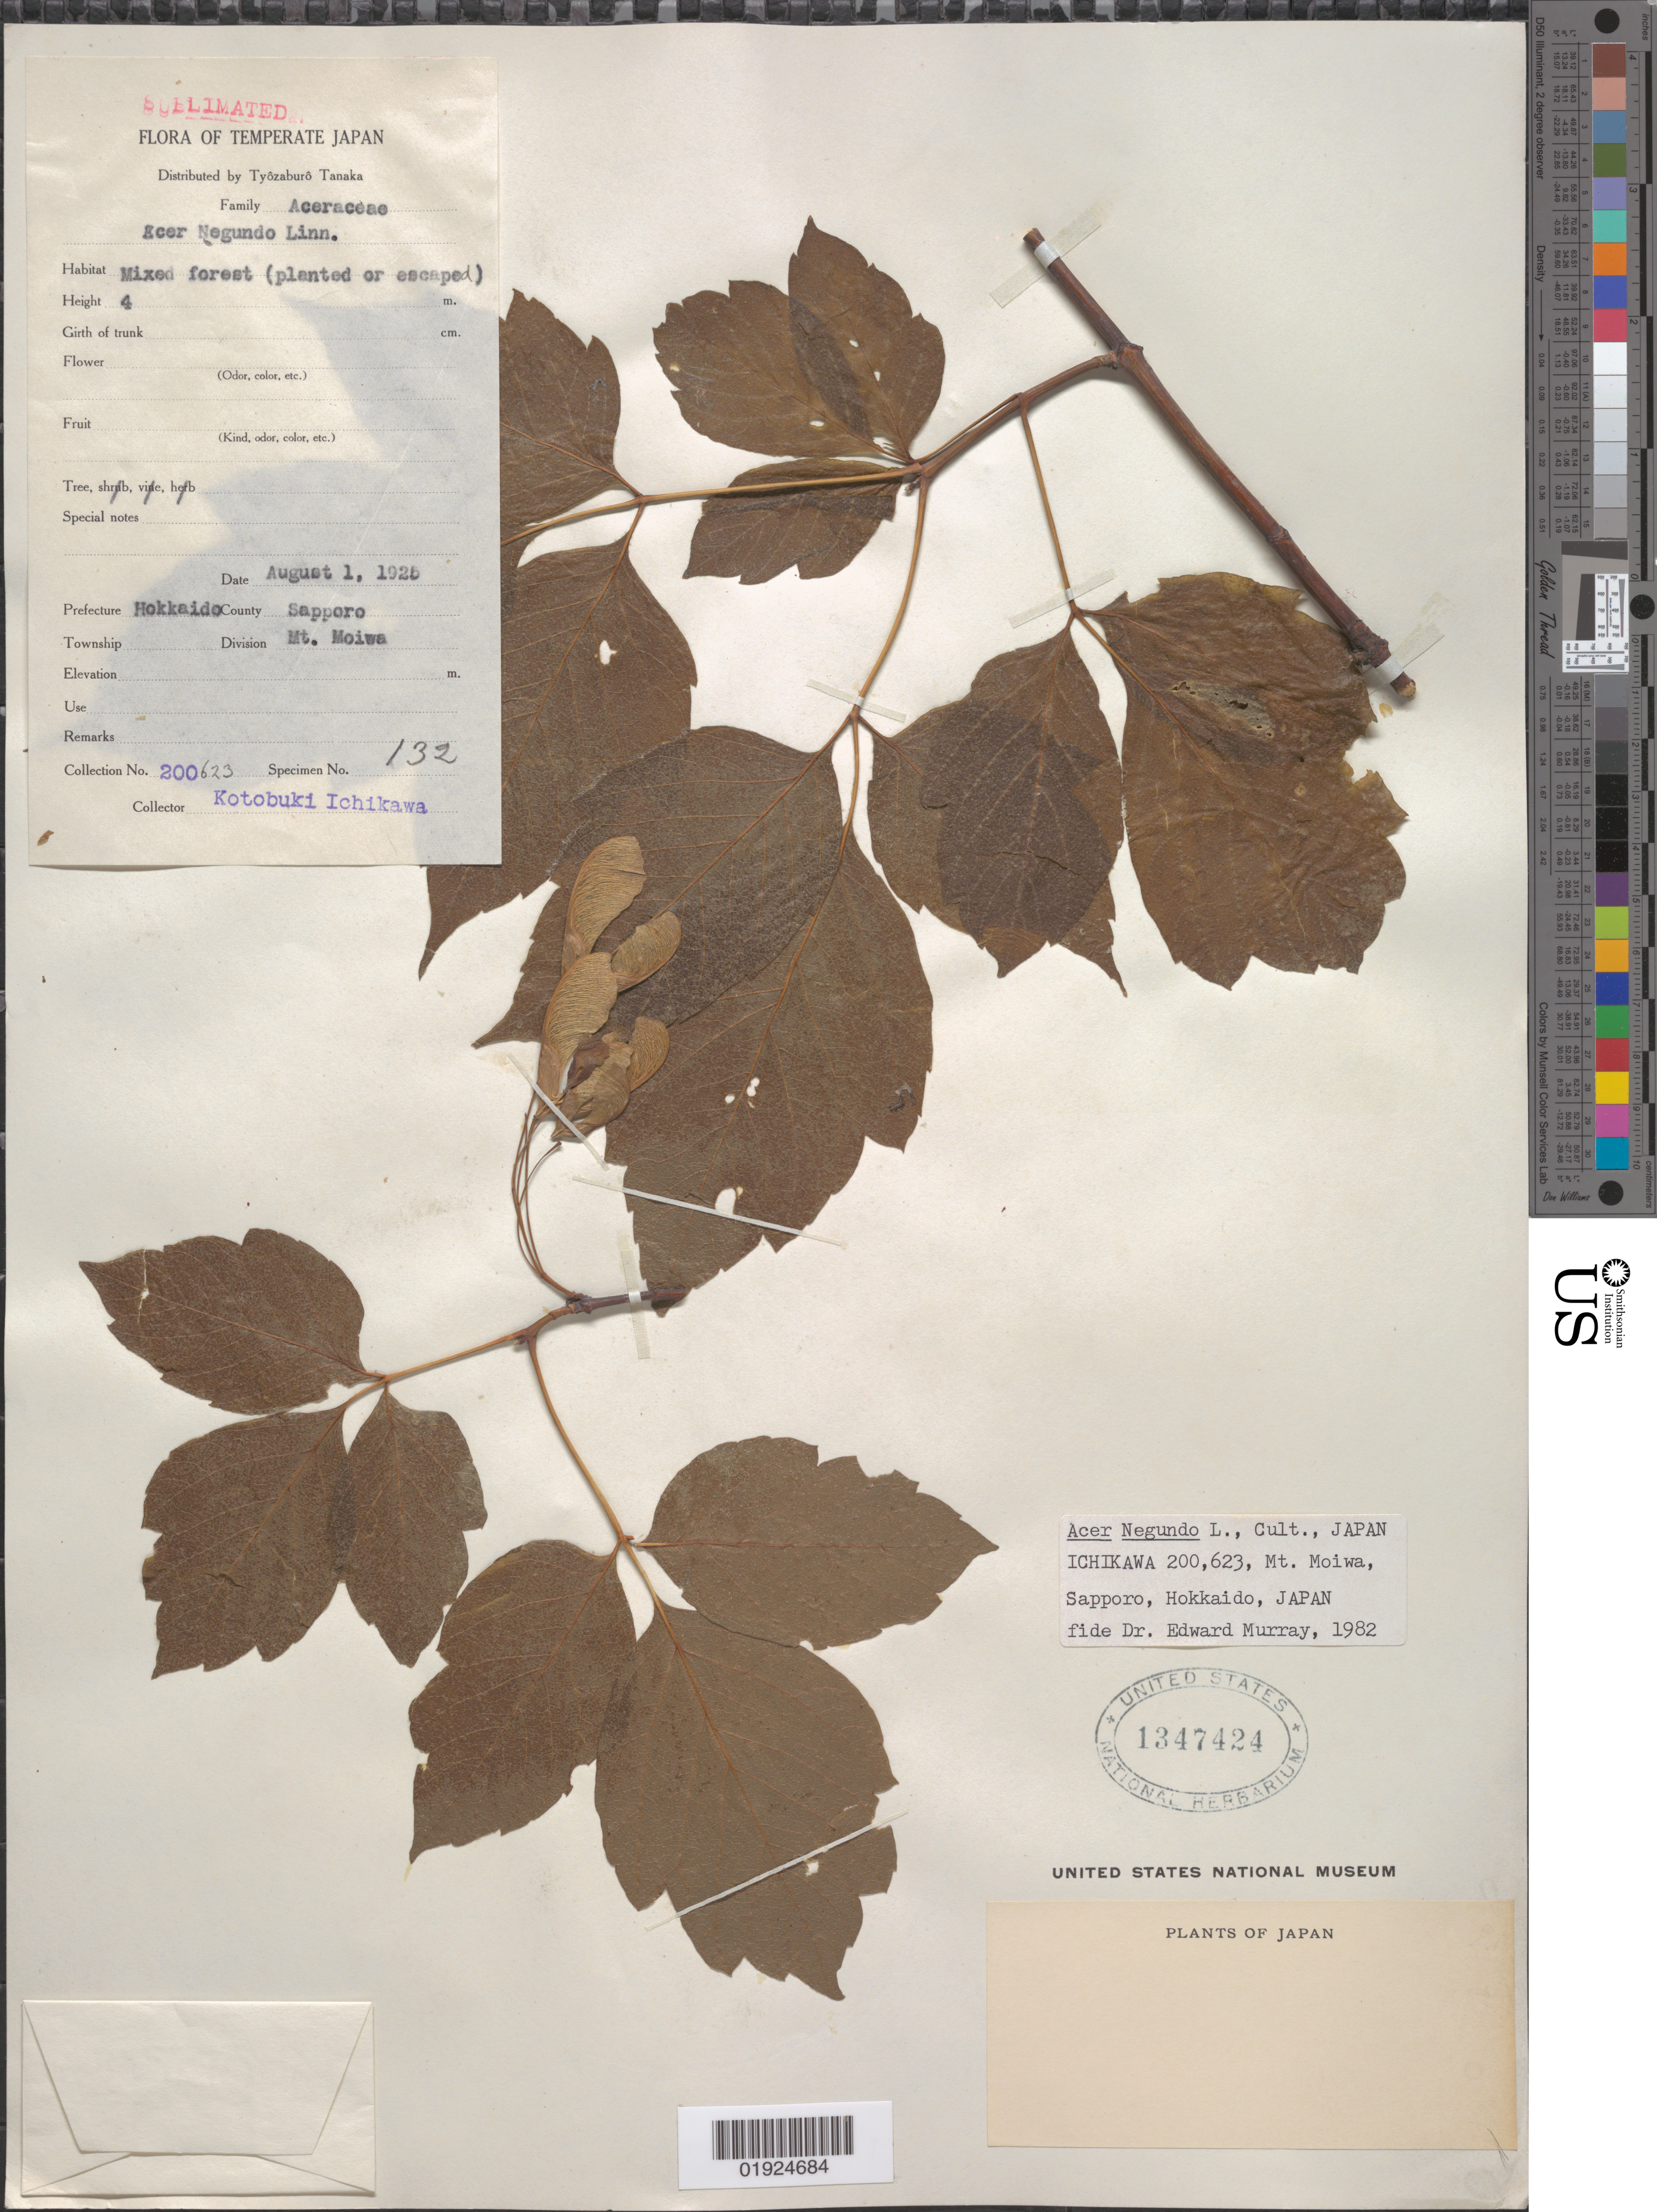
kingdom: Plantae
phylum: Tracheophyta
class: Magnoliopsida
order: Sapindales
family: Sapindaceae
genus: Acer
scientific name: Acer negundo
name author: L.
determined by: Murray, Edward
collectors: K. Ichikawa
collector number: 200623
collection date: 1925-08-01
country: Japan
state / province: Hokkaido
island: Hokkaido I.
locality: Sapporo, Mt. Moiwa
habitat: Mixed forest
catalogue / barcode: US 1347424